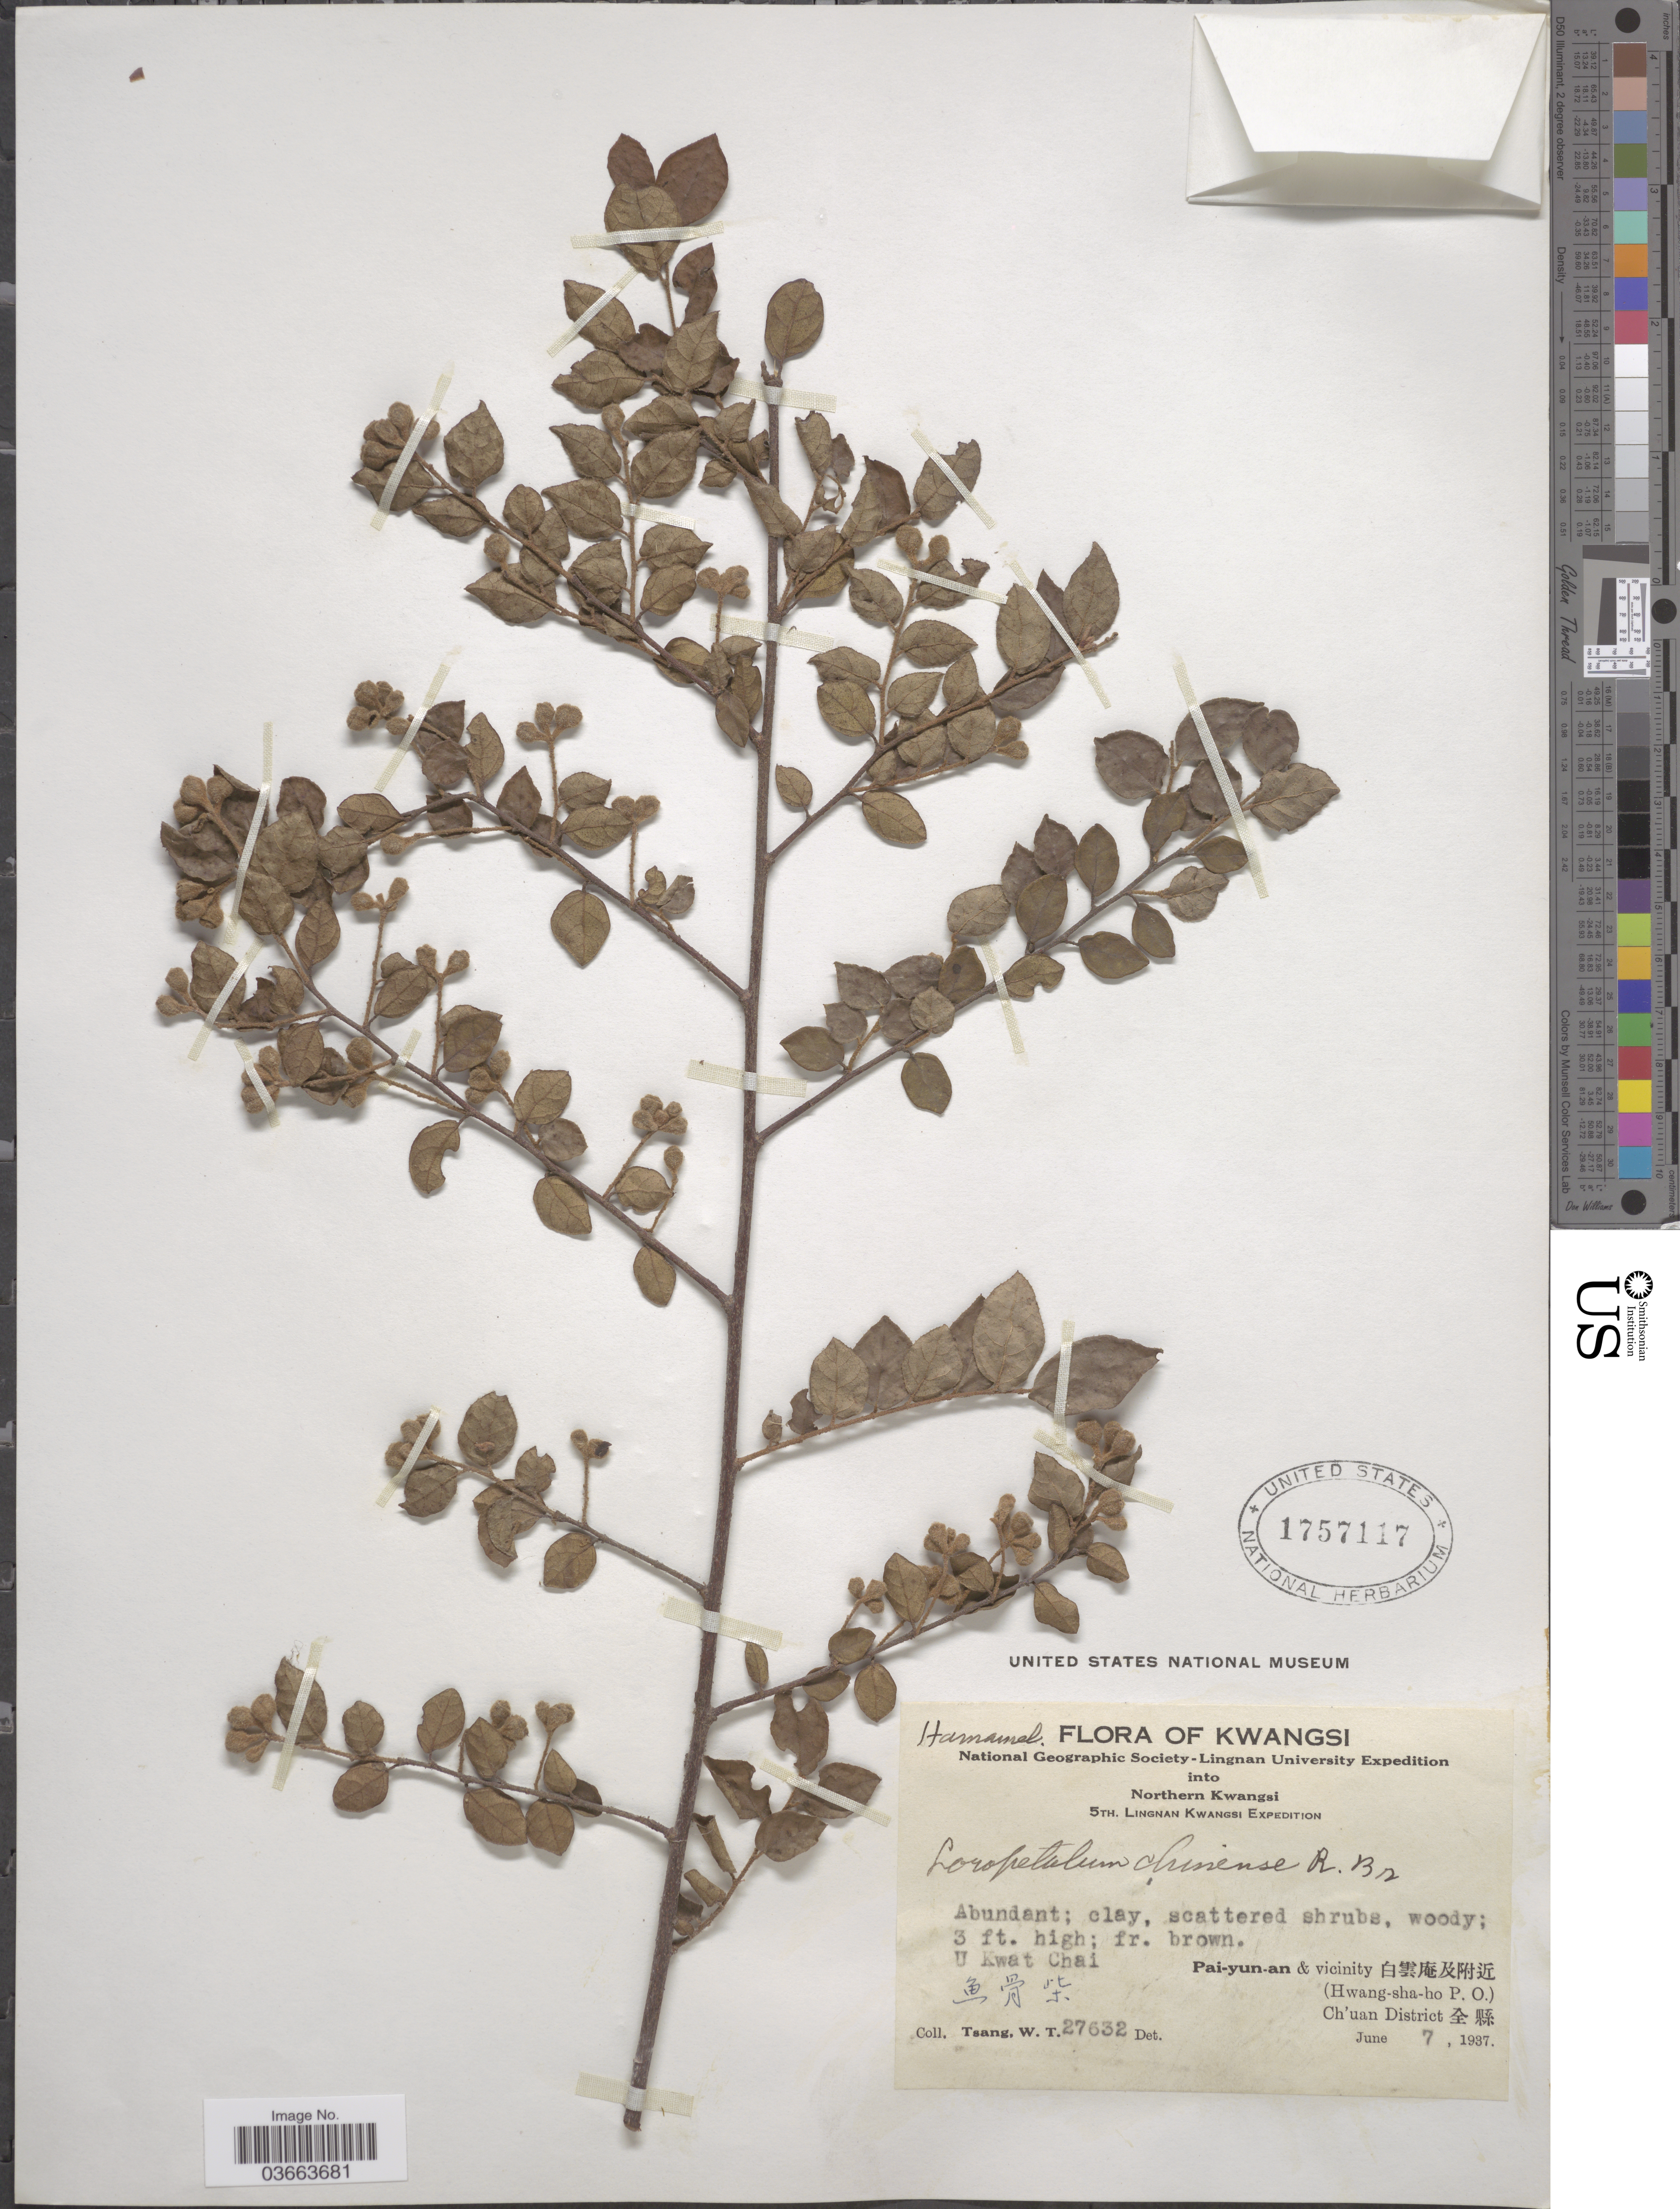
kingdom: Plantae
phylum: Tracheophyta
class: Magnoliopsida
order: Saxifragales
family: Hamamelidaceae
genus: Loropetalum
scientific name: Loropetalum chinense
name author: (R. Br.) Oliv.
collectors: W. T. Tsang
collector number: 27632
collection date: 1937-06-07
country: China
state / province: Guangxi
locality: Northern Kwangsi. U Kwat Chai X. Pai-yun-an & vicinity X (Hwang-sha-ho P.O.) Ch'uan District X.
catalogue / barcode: US 1757117